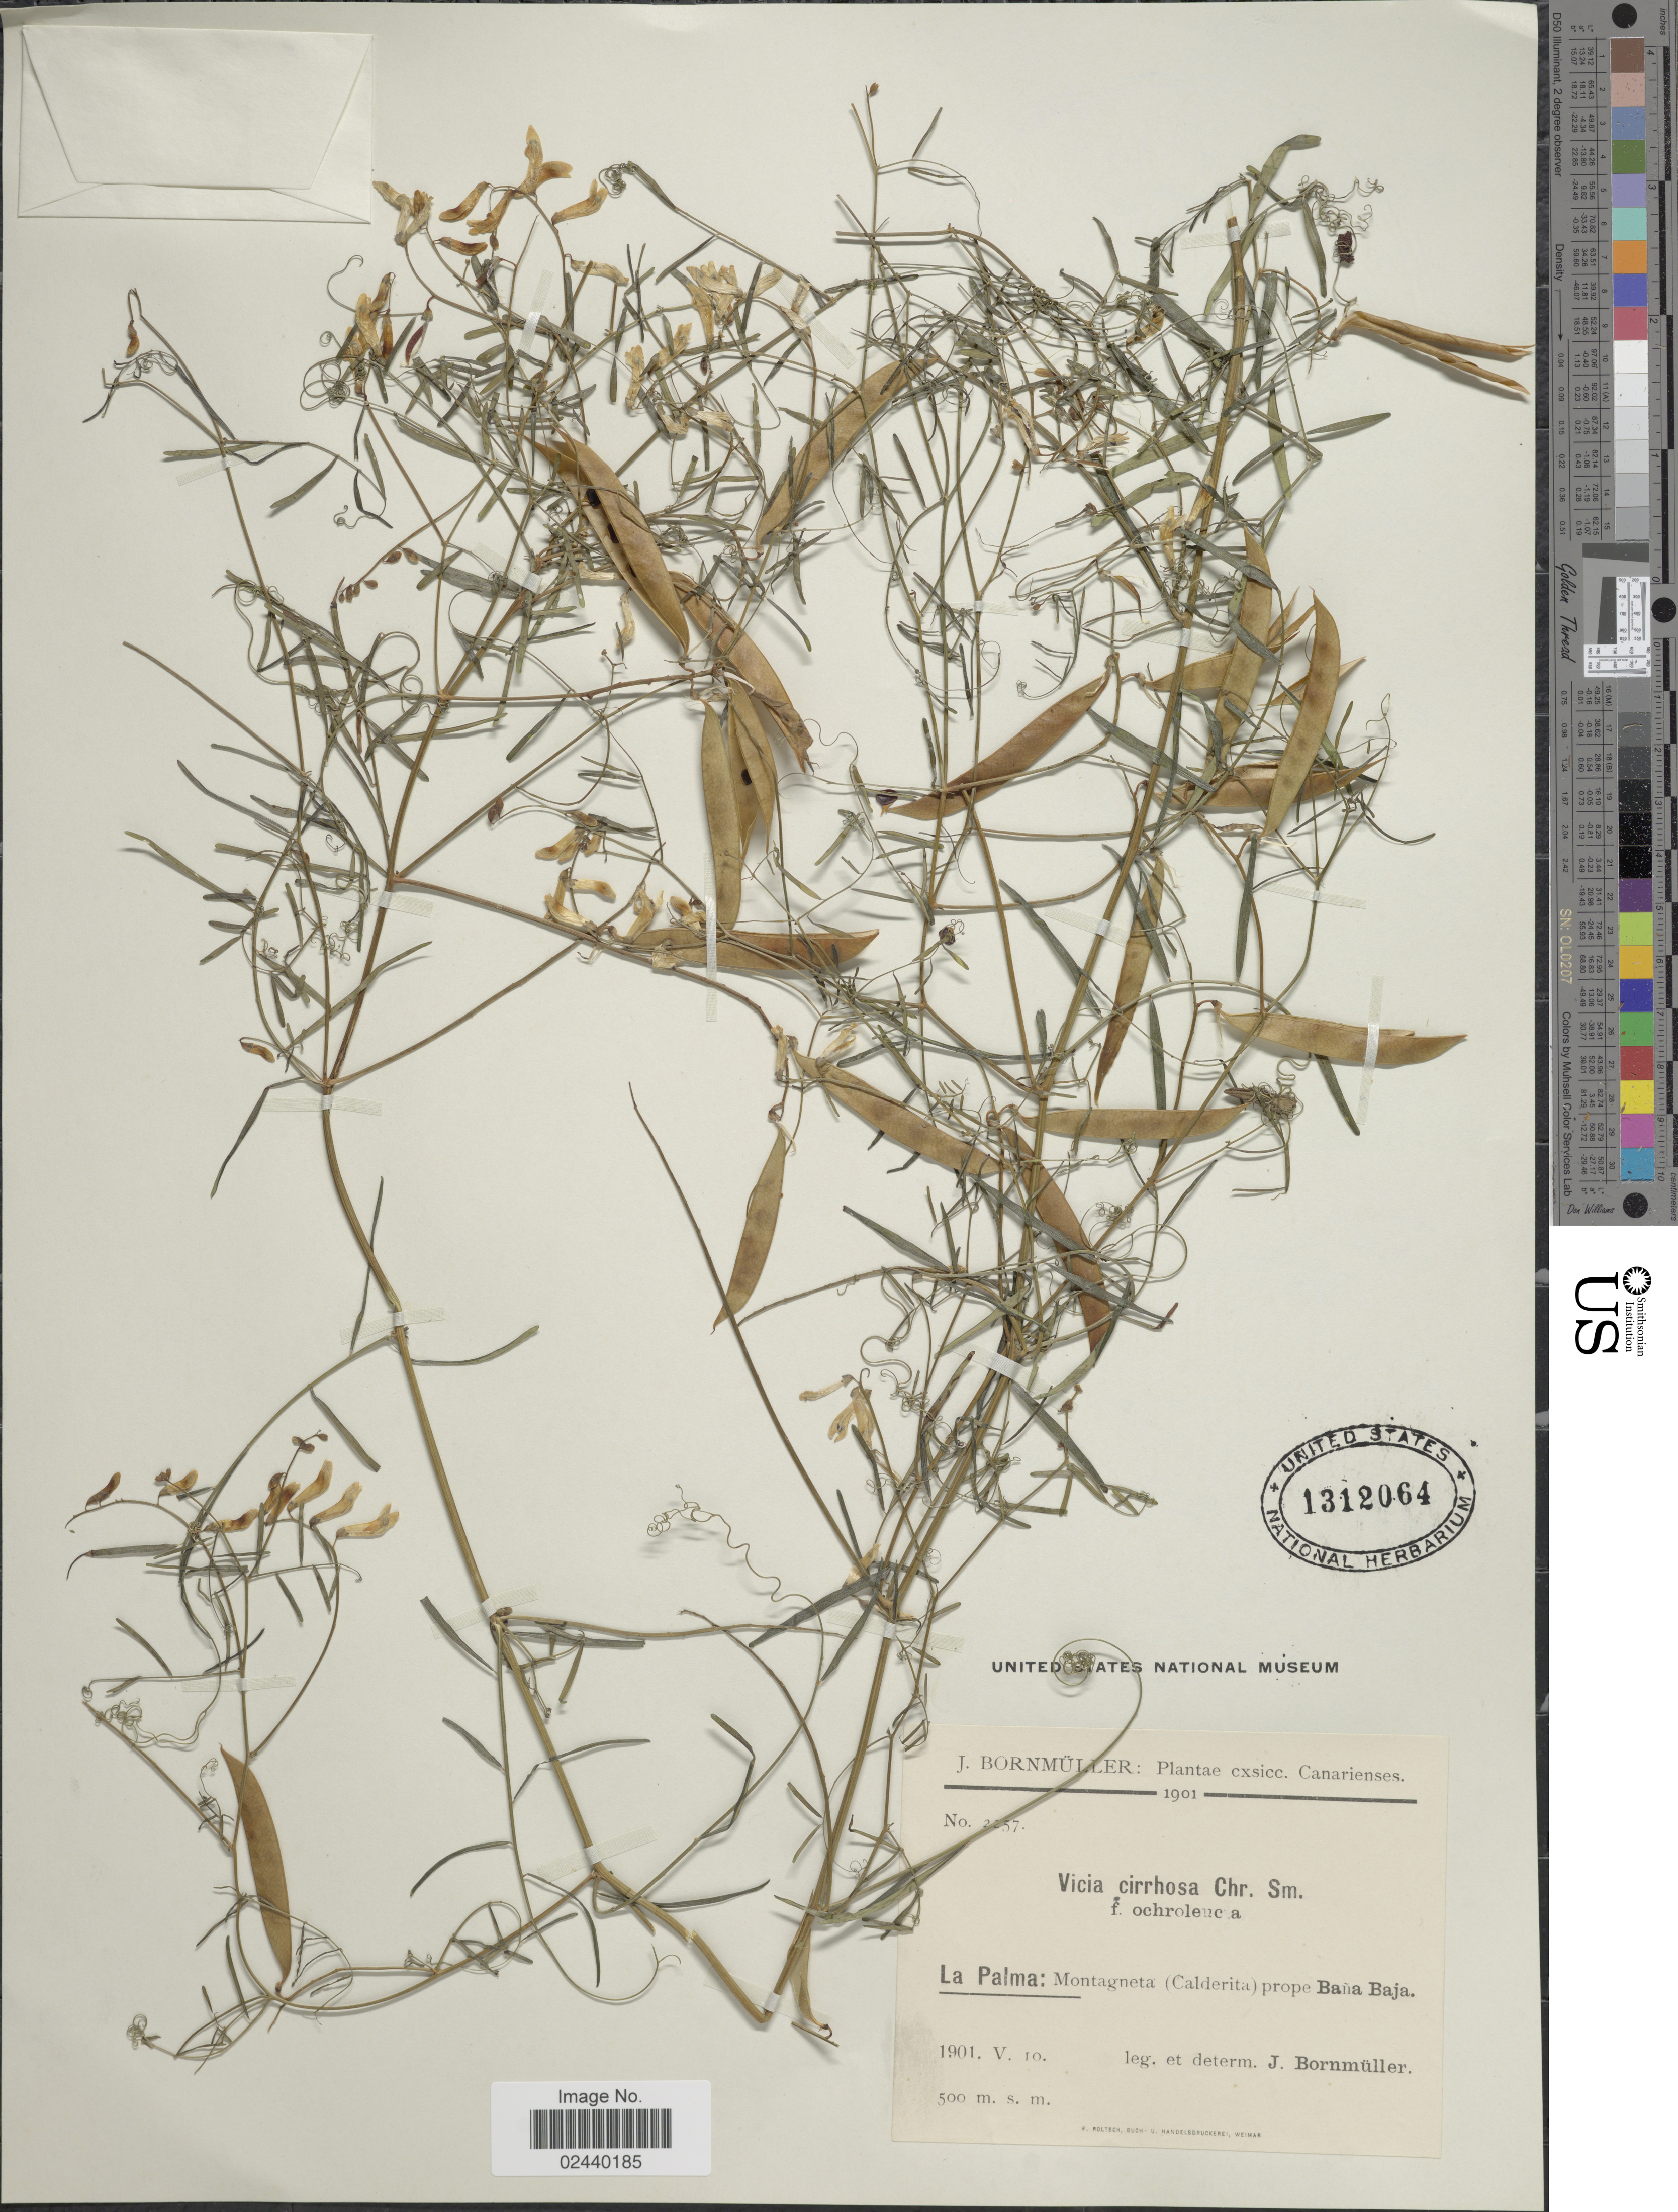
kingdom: Plantae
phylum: Tracheophyta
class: Magnoliopsida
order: Fabales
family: Fabaceae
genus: Vicia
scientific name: Vicia cirrhosa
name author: C. Sm. ex Webb & Berthel.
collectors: J. Bornmüller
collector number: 2257*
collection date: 1901-05-10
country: Spain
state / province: Canarias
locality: La Palma: Montagneta (Calderita) prope Bana Baja, Canarienses.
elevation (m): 500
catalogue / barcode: US 1312064